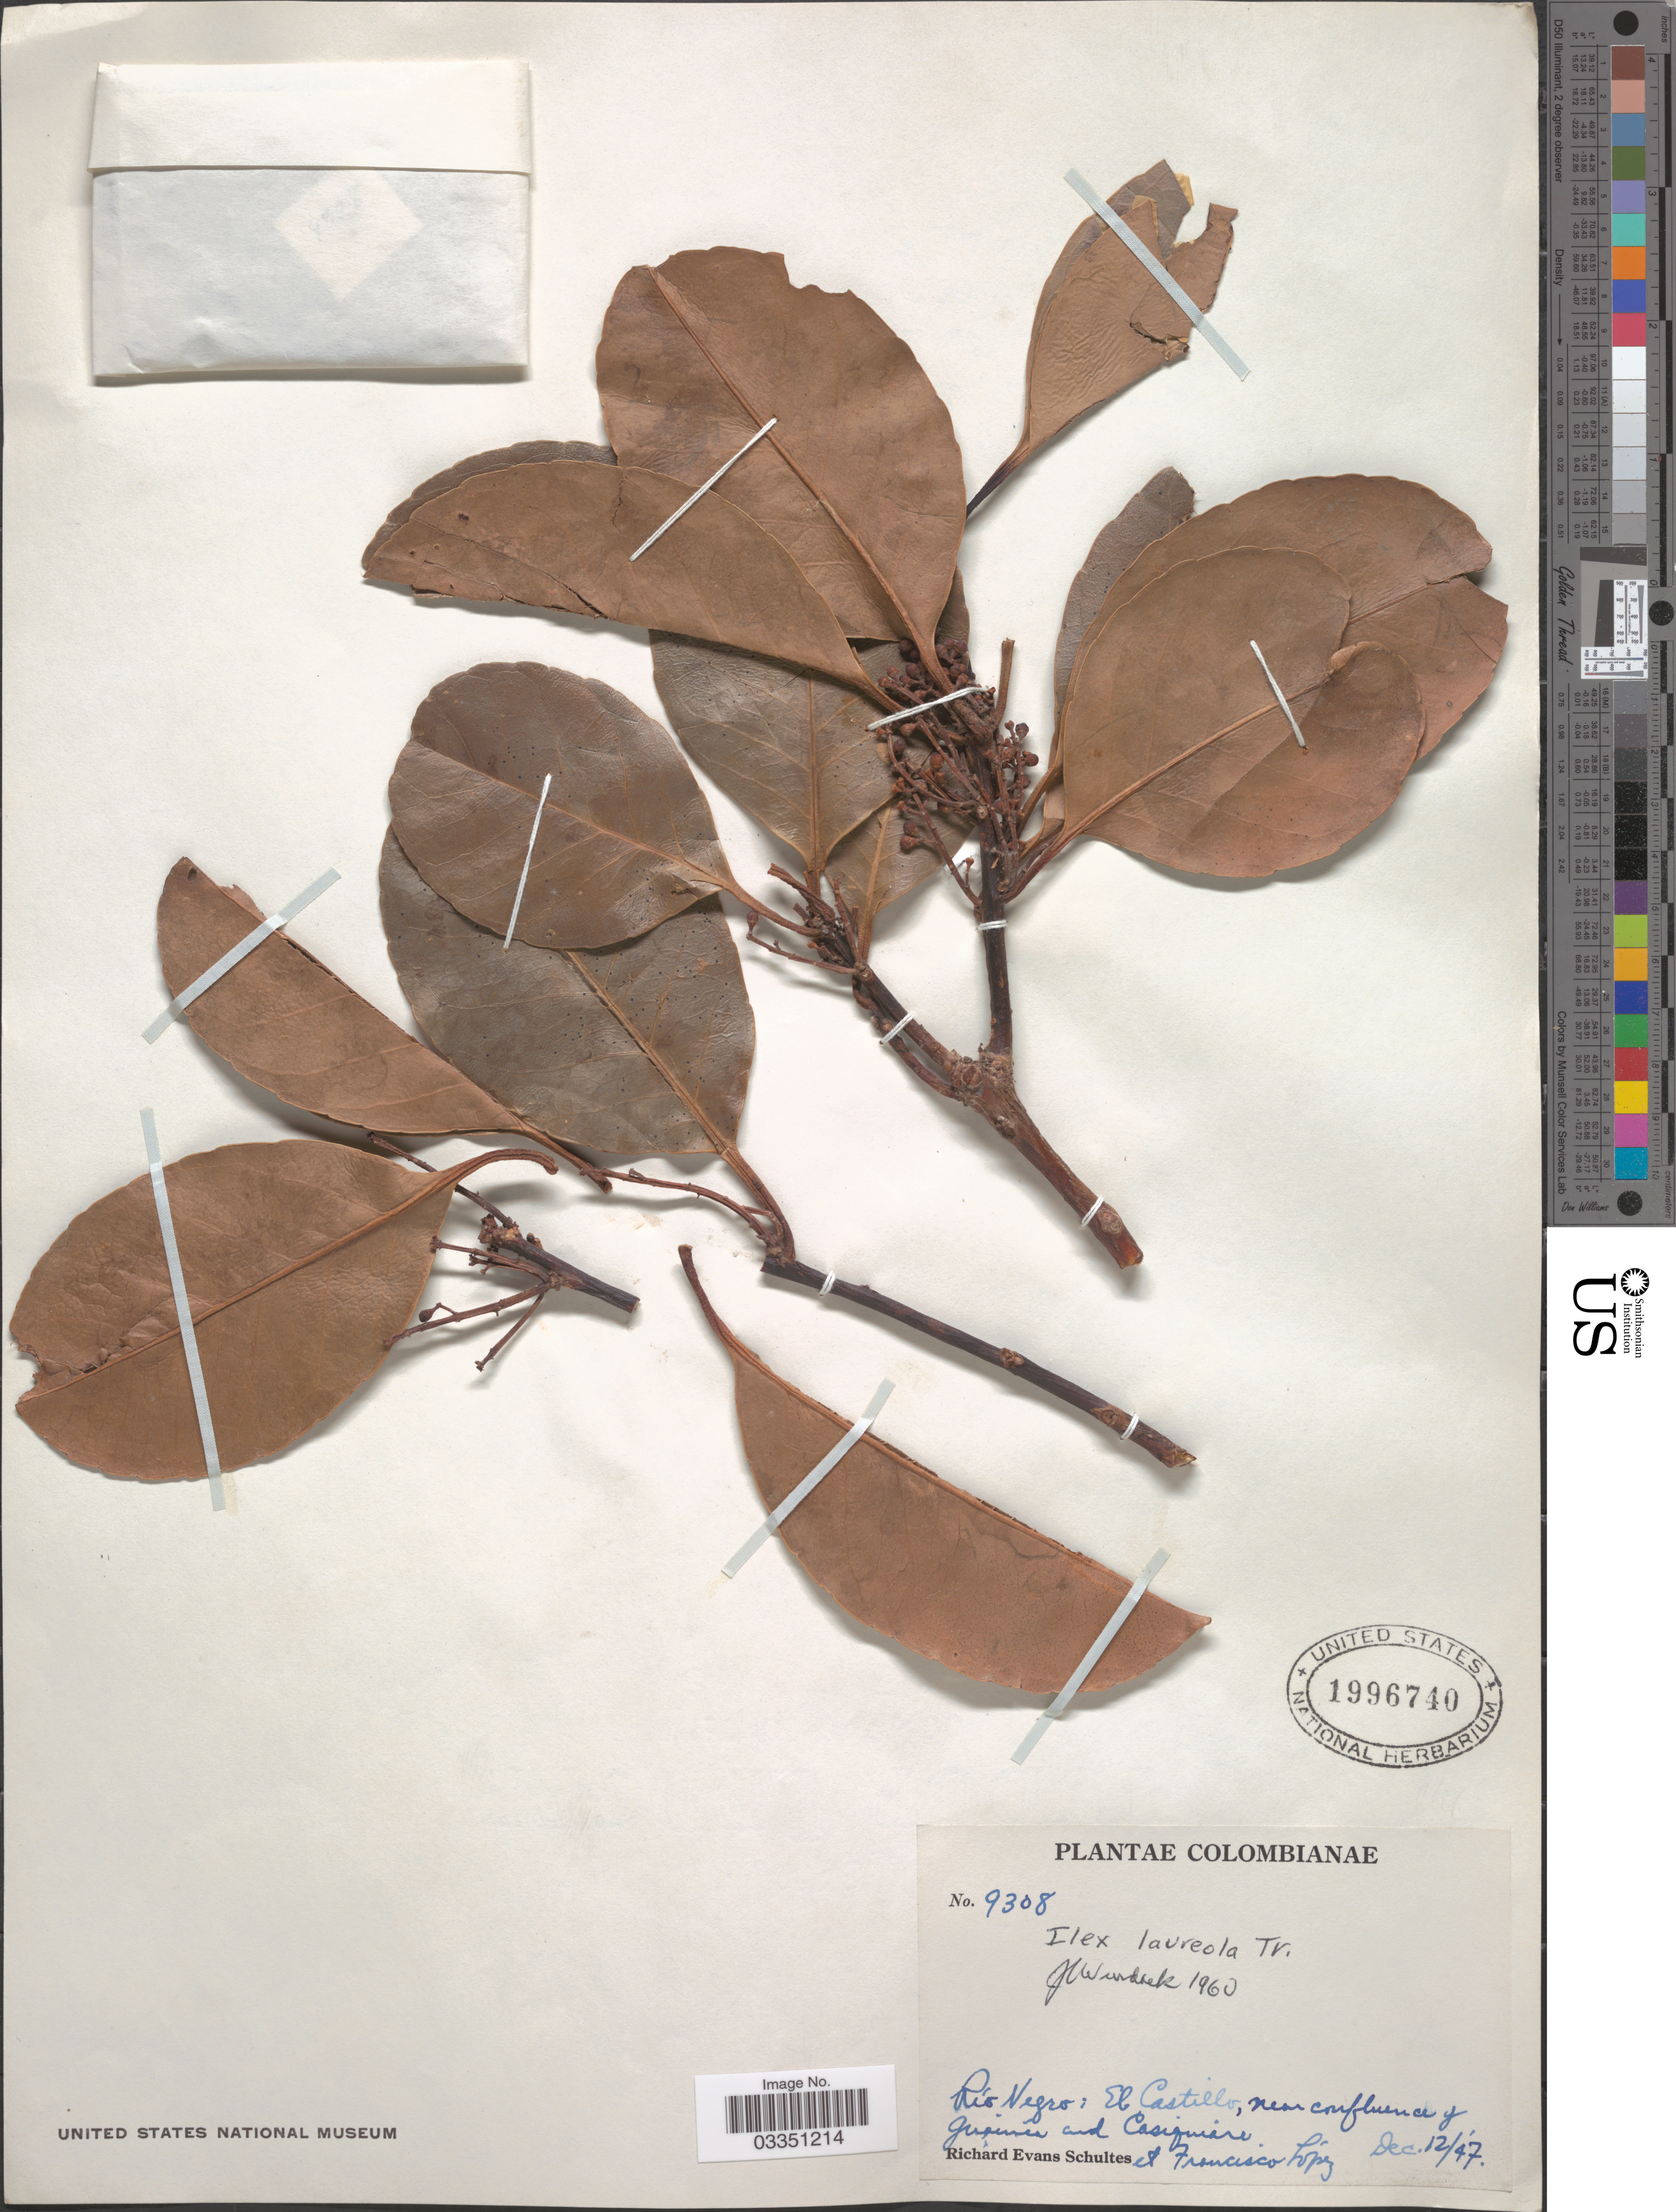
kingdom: Plantae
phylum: Tracheophyta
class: Magnoliopsida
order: Aquifoliales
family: Aquifoliaceae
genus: Ilex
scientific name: Ilex laureola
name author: Triana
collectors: R. E. Schultes & F. Lopéz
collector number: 9308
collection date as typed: Transcribed d/m/y: 12/12/47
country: Colombia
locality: Río Negro; El Castillo, near confluence of Guainia and Casiquiare.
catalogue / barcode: US 1996740